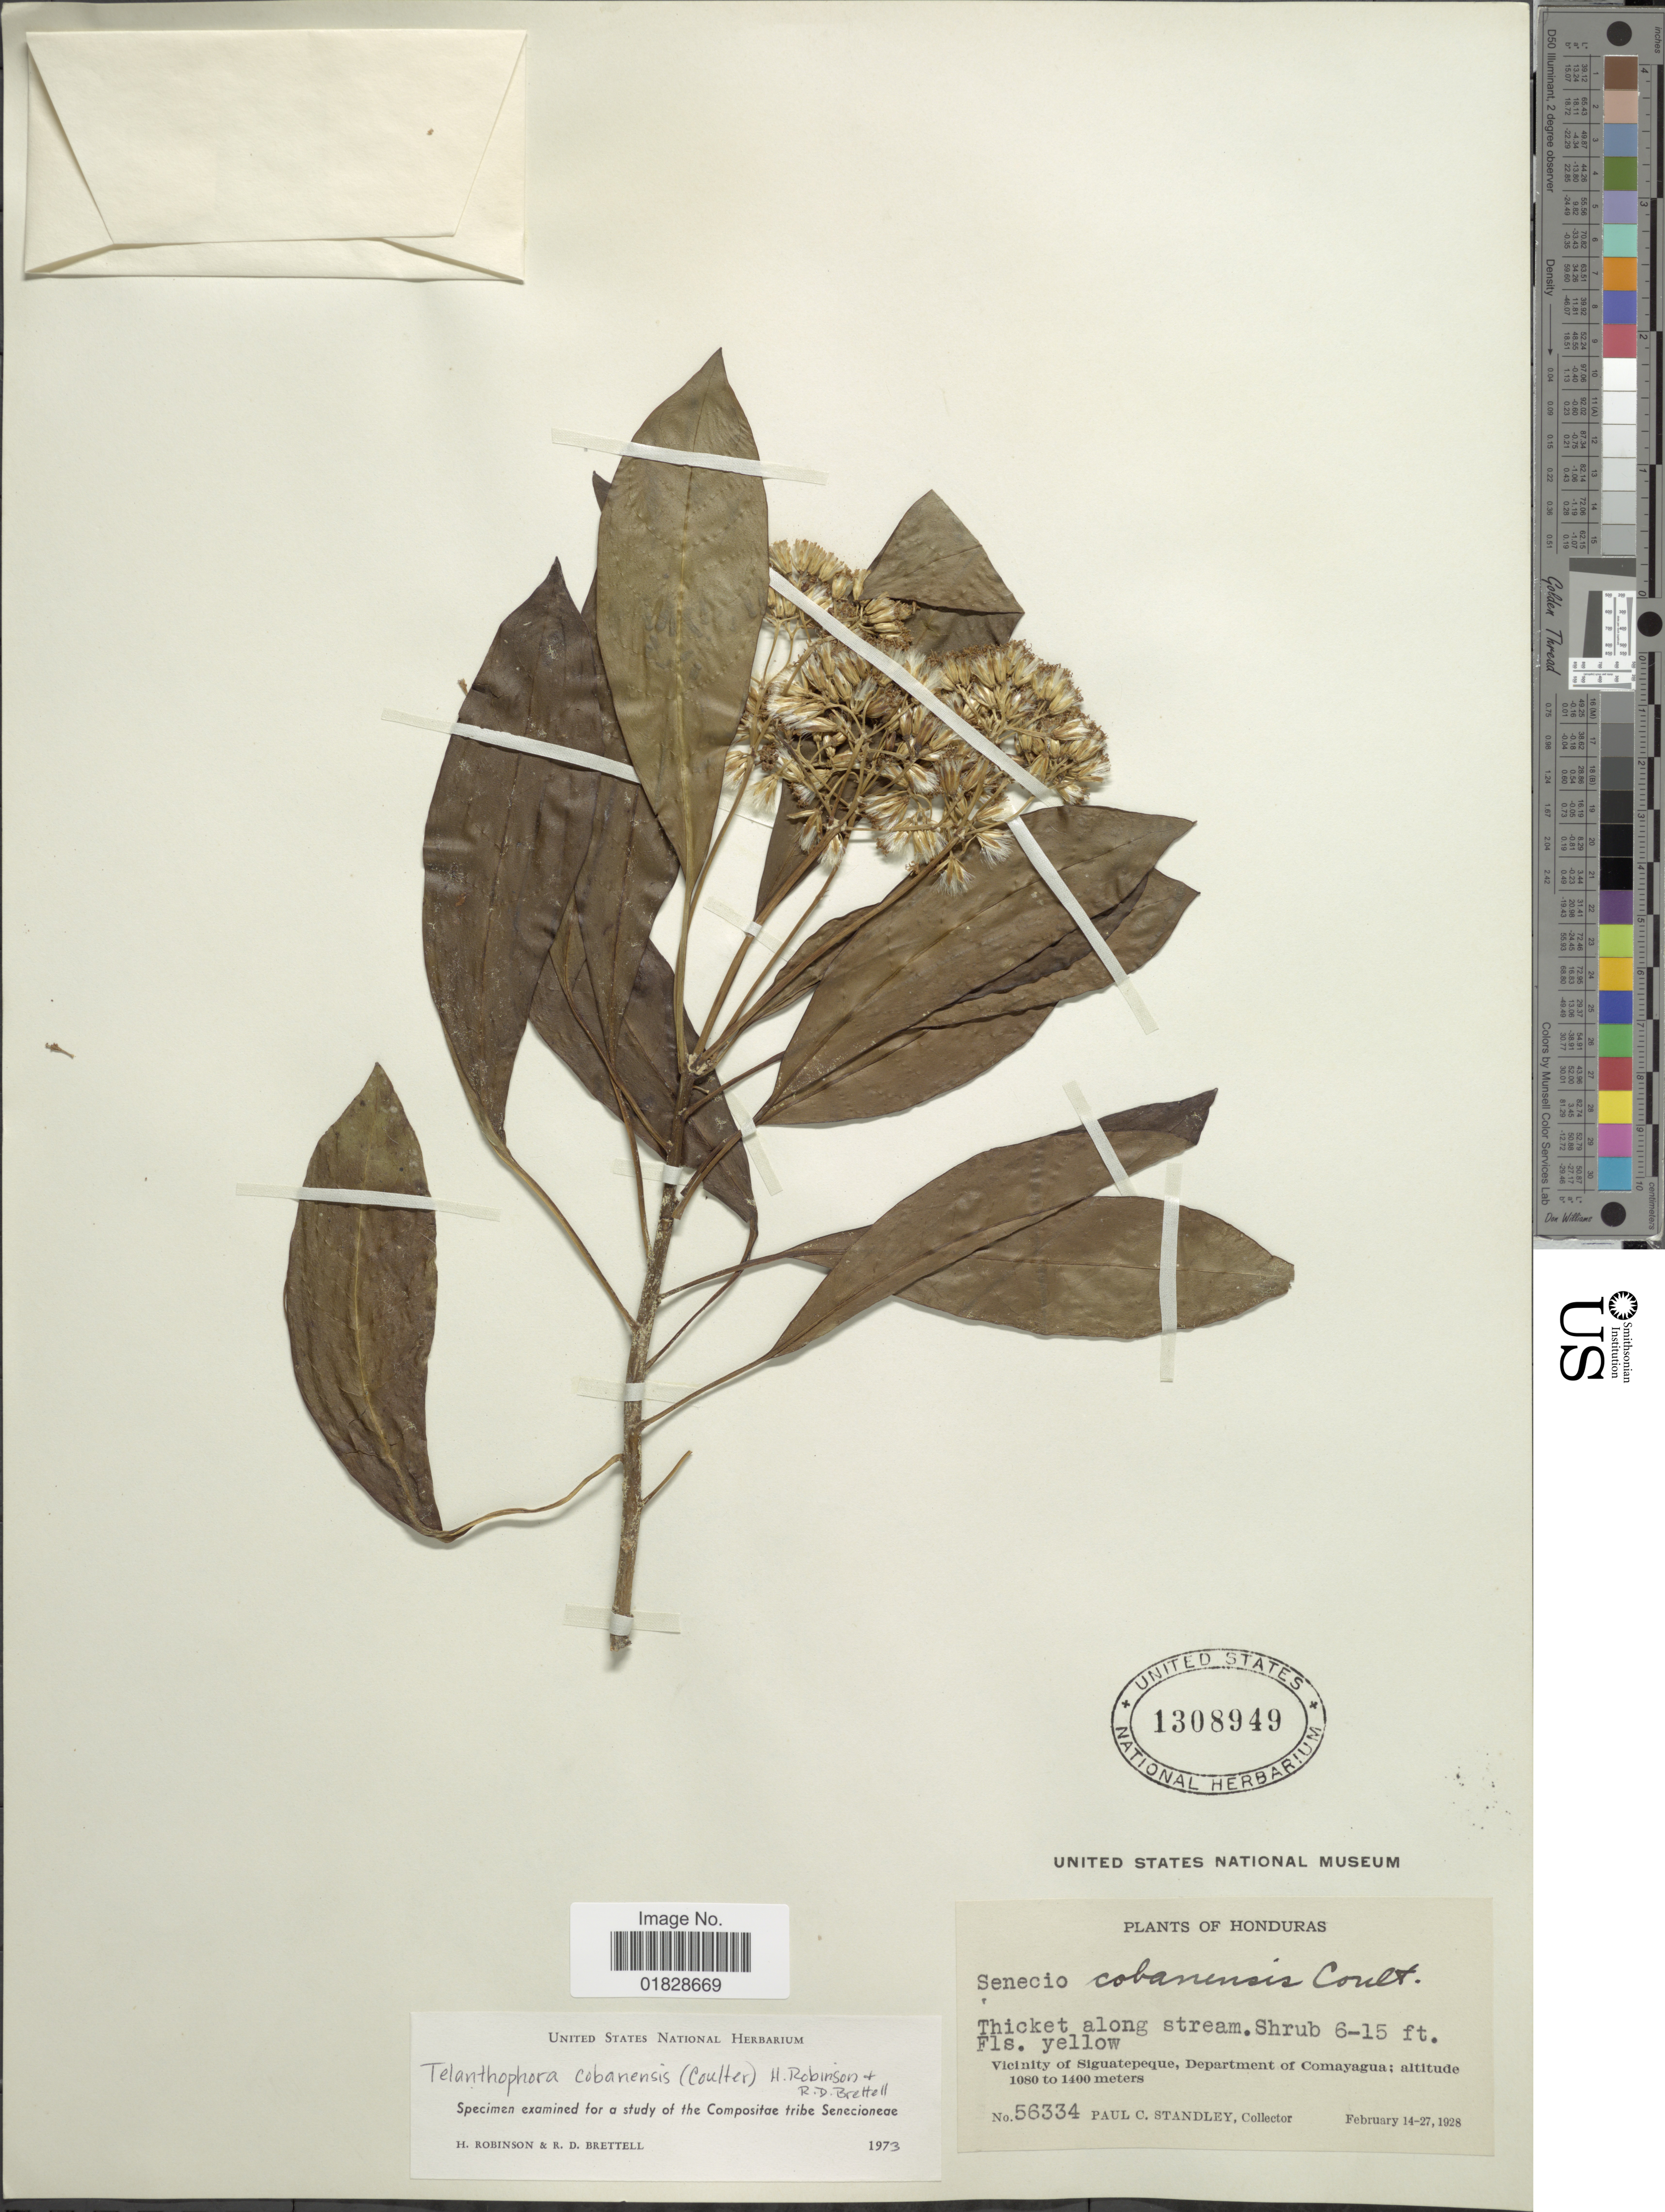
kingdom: Plantae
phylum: Tracheophyta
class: Magnoliopsida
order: Asterales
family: Asteraceae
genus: Telanthophora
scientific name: Telanthophora cobanensis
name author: (J.M. Coult.) H. Rob. & Brettell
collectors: P. C. Standley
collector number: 56334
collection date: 1928-02-14/1928-02-27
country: Honduras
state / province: Comayagua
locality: Vicinity of Siguatepeque, Department of Comayagua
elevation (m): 1080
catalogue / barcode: US 1308949